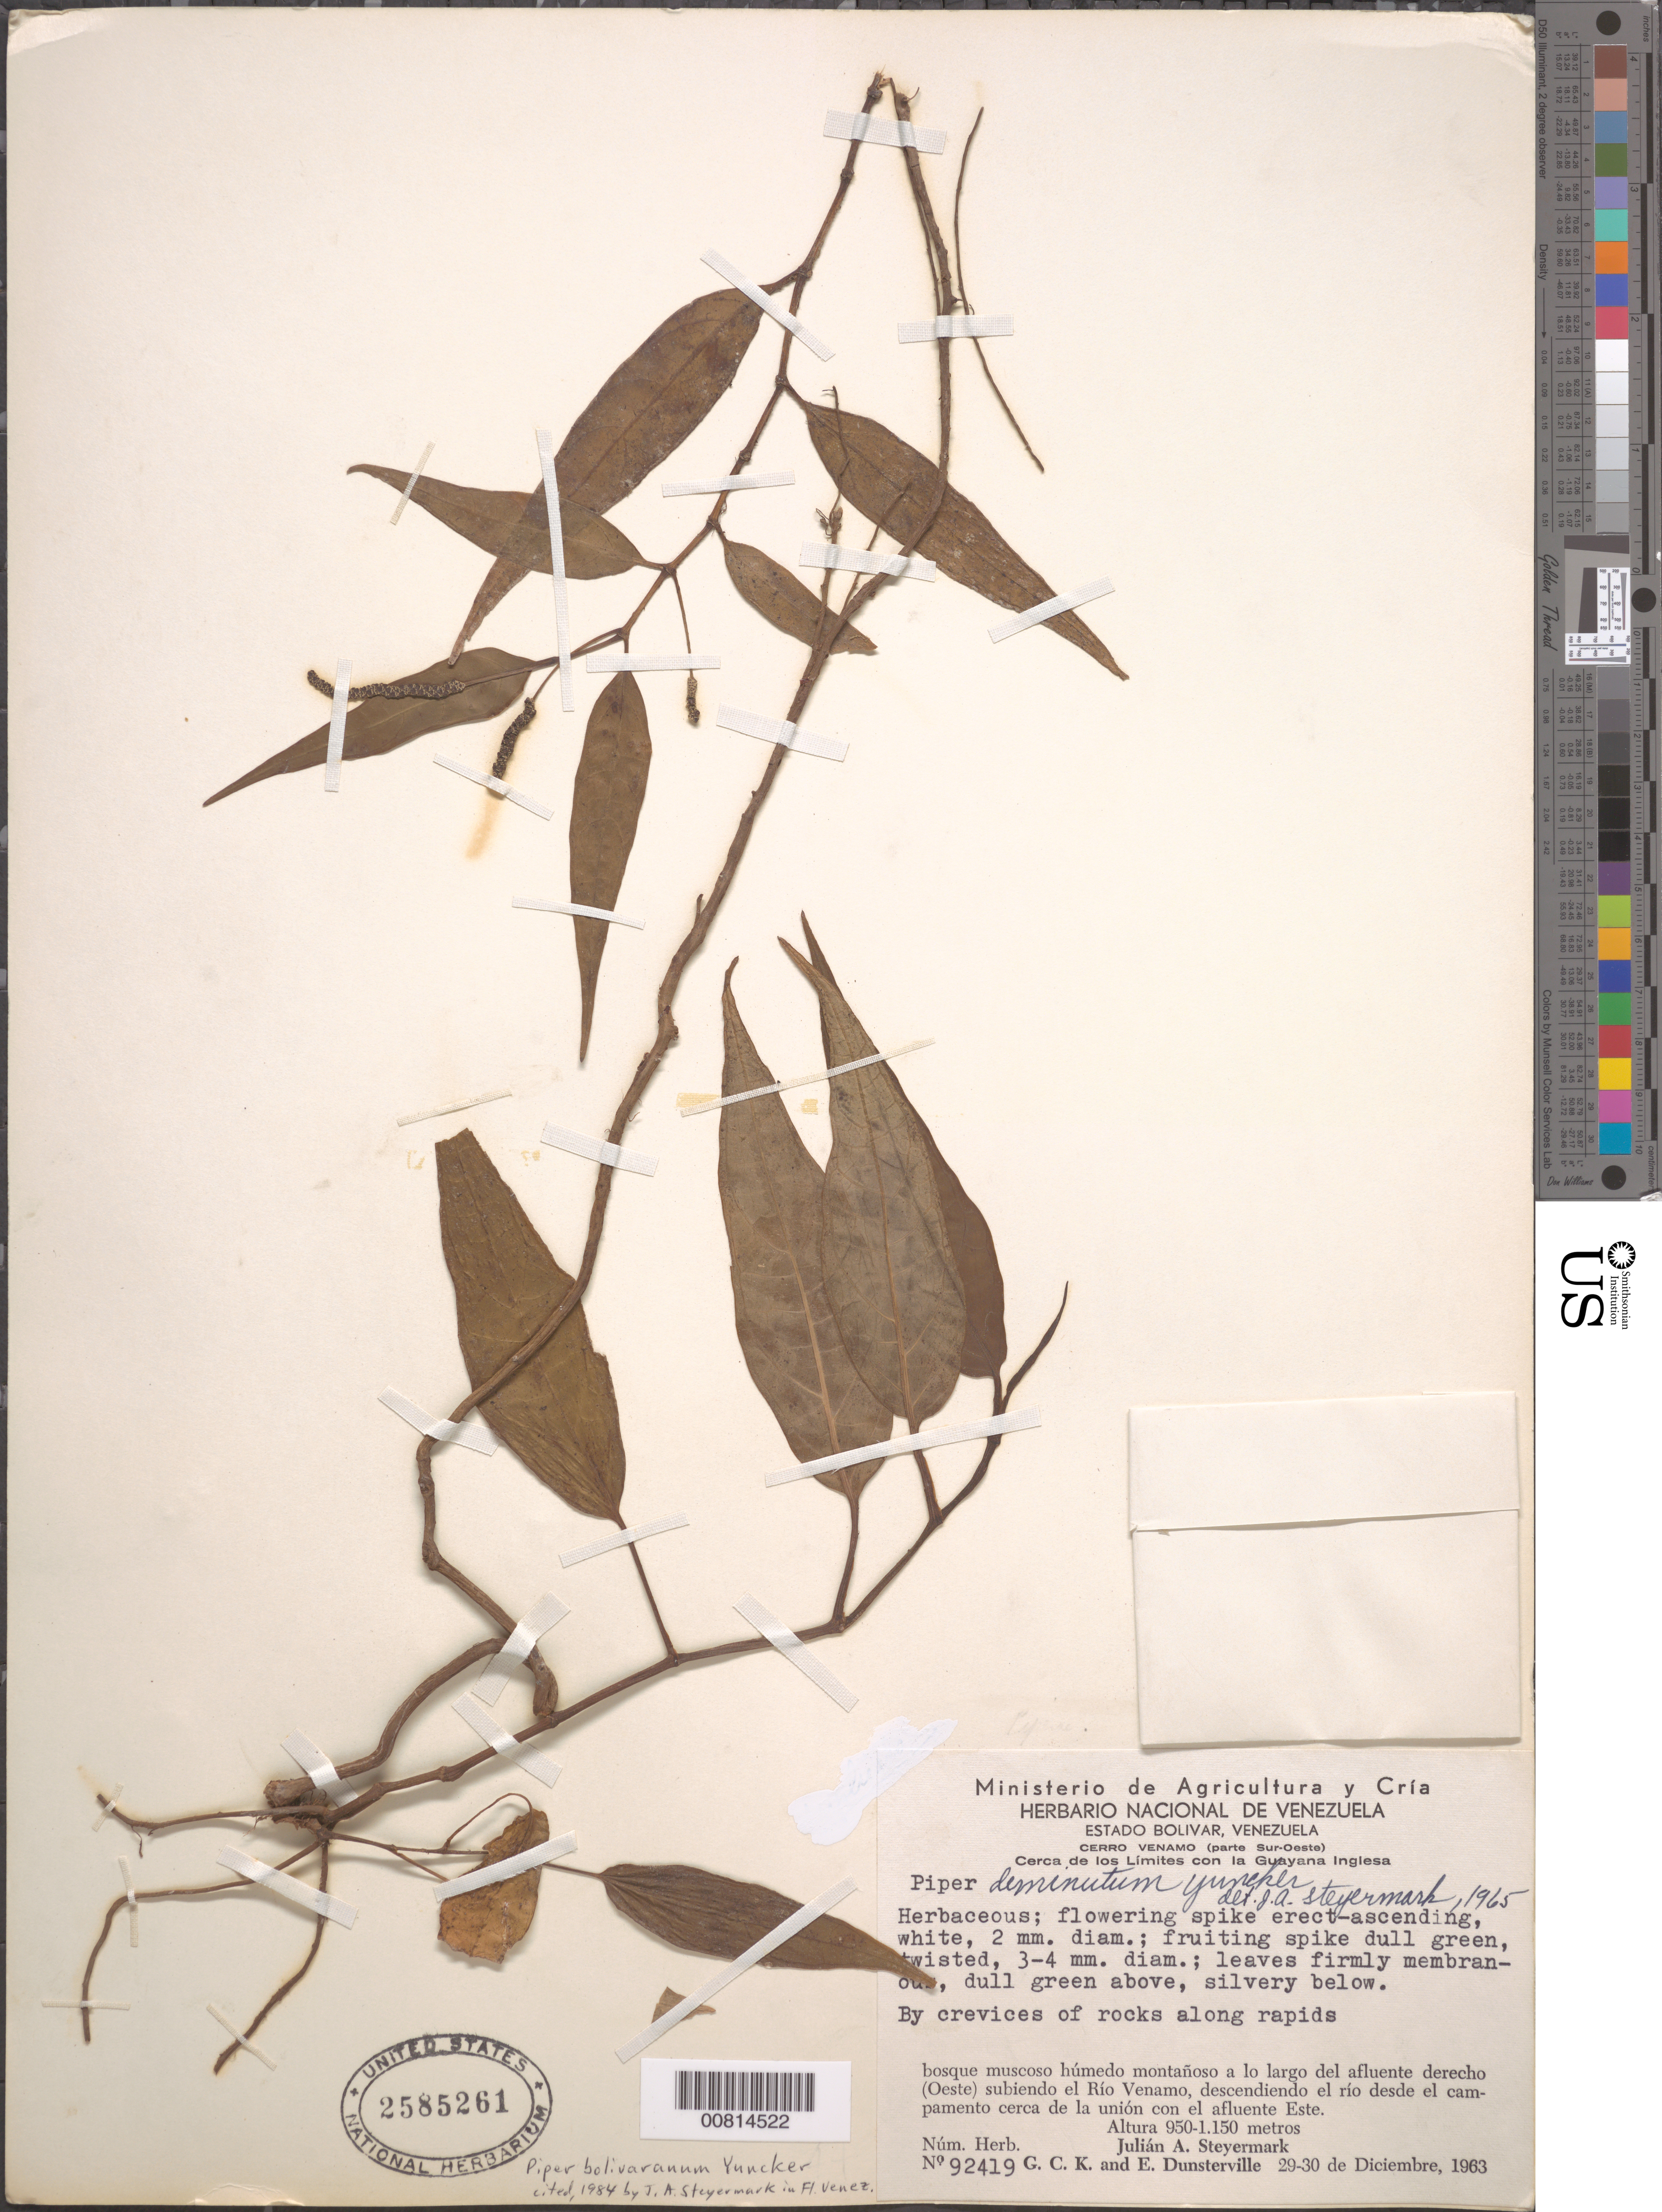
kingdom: Plantae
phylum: Tracheophyta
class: Magnoliopsida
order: Piperales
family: Piperaceae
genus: Piper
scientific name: Piper bolivaranum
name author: Yunck.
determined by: Steyermark, Julian A., (VEN)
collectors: J. Steyermark, G. C. K. Dunsterville & E. Dunsterville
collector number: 92419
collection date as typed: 29-Dec-63 to 30-Dec-63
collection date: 1963-12-29/1963-12-30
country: Venezuela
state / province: Bolívar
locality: Cerro Venamo, SW part, Río Venamo, descendiendo el río desde el campamento cerca de la unión con el afluente Este. Cerca de los limites con la Guayana inglesa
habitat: Bosque muscoso humedo montanoso a lo largo del rio; by crevices of rocks along rapids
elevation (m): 950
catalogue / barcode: US 2585261